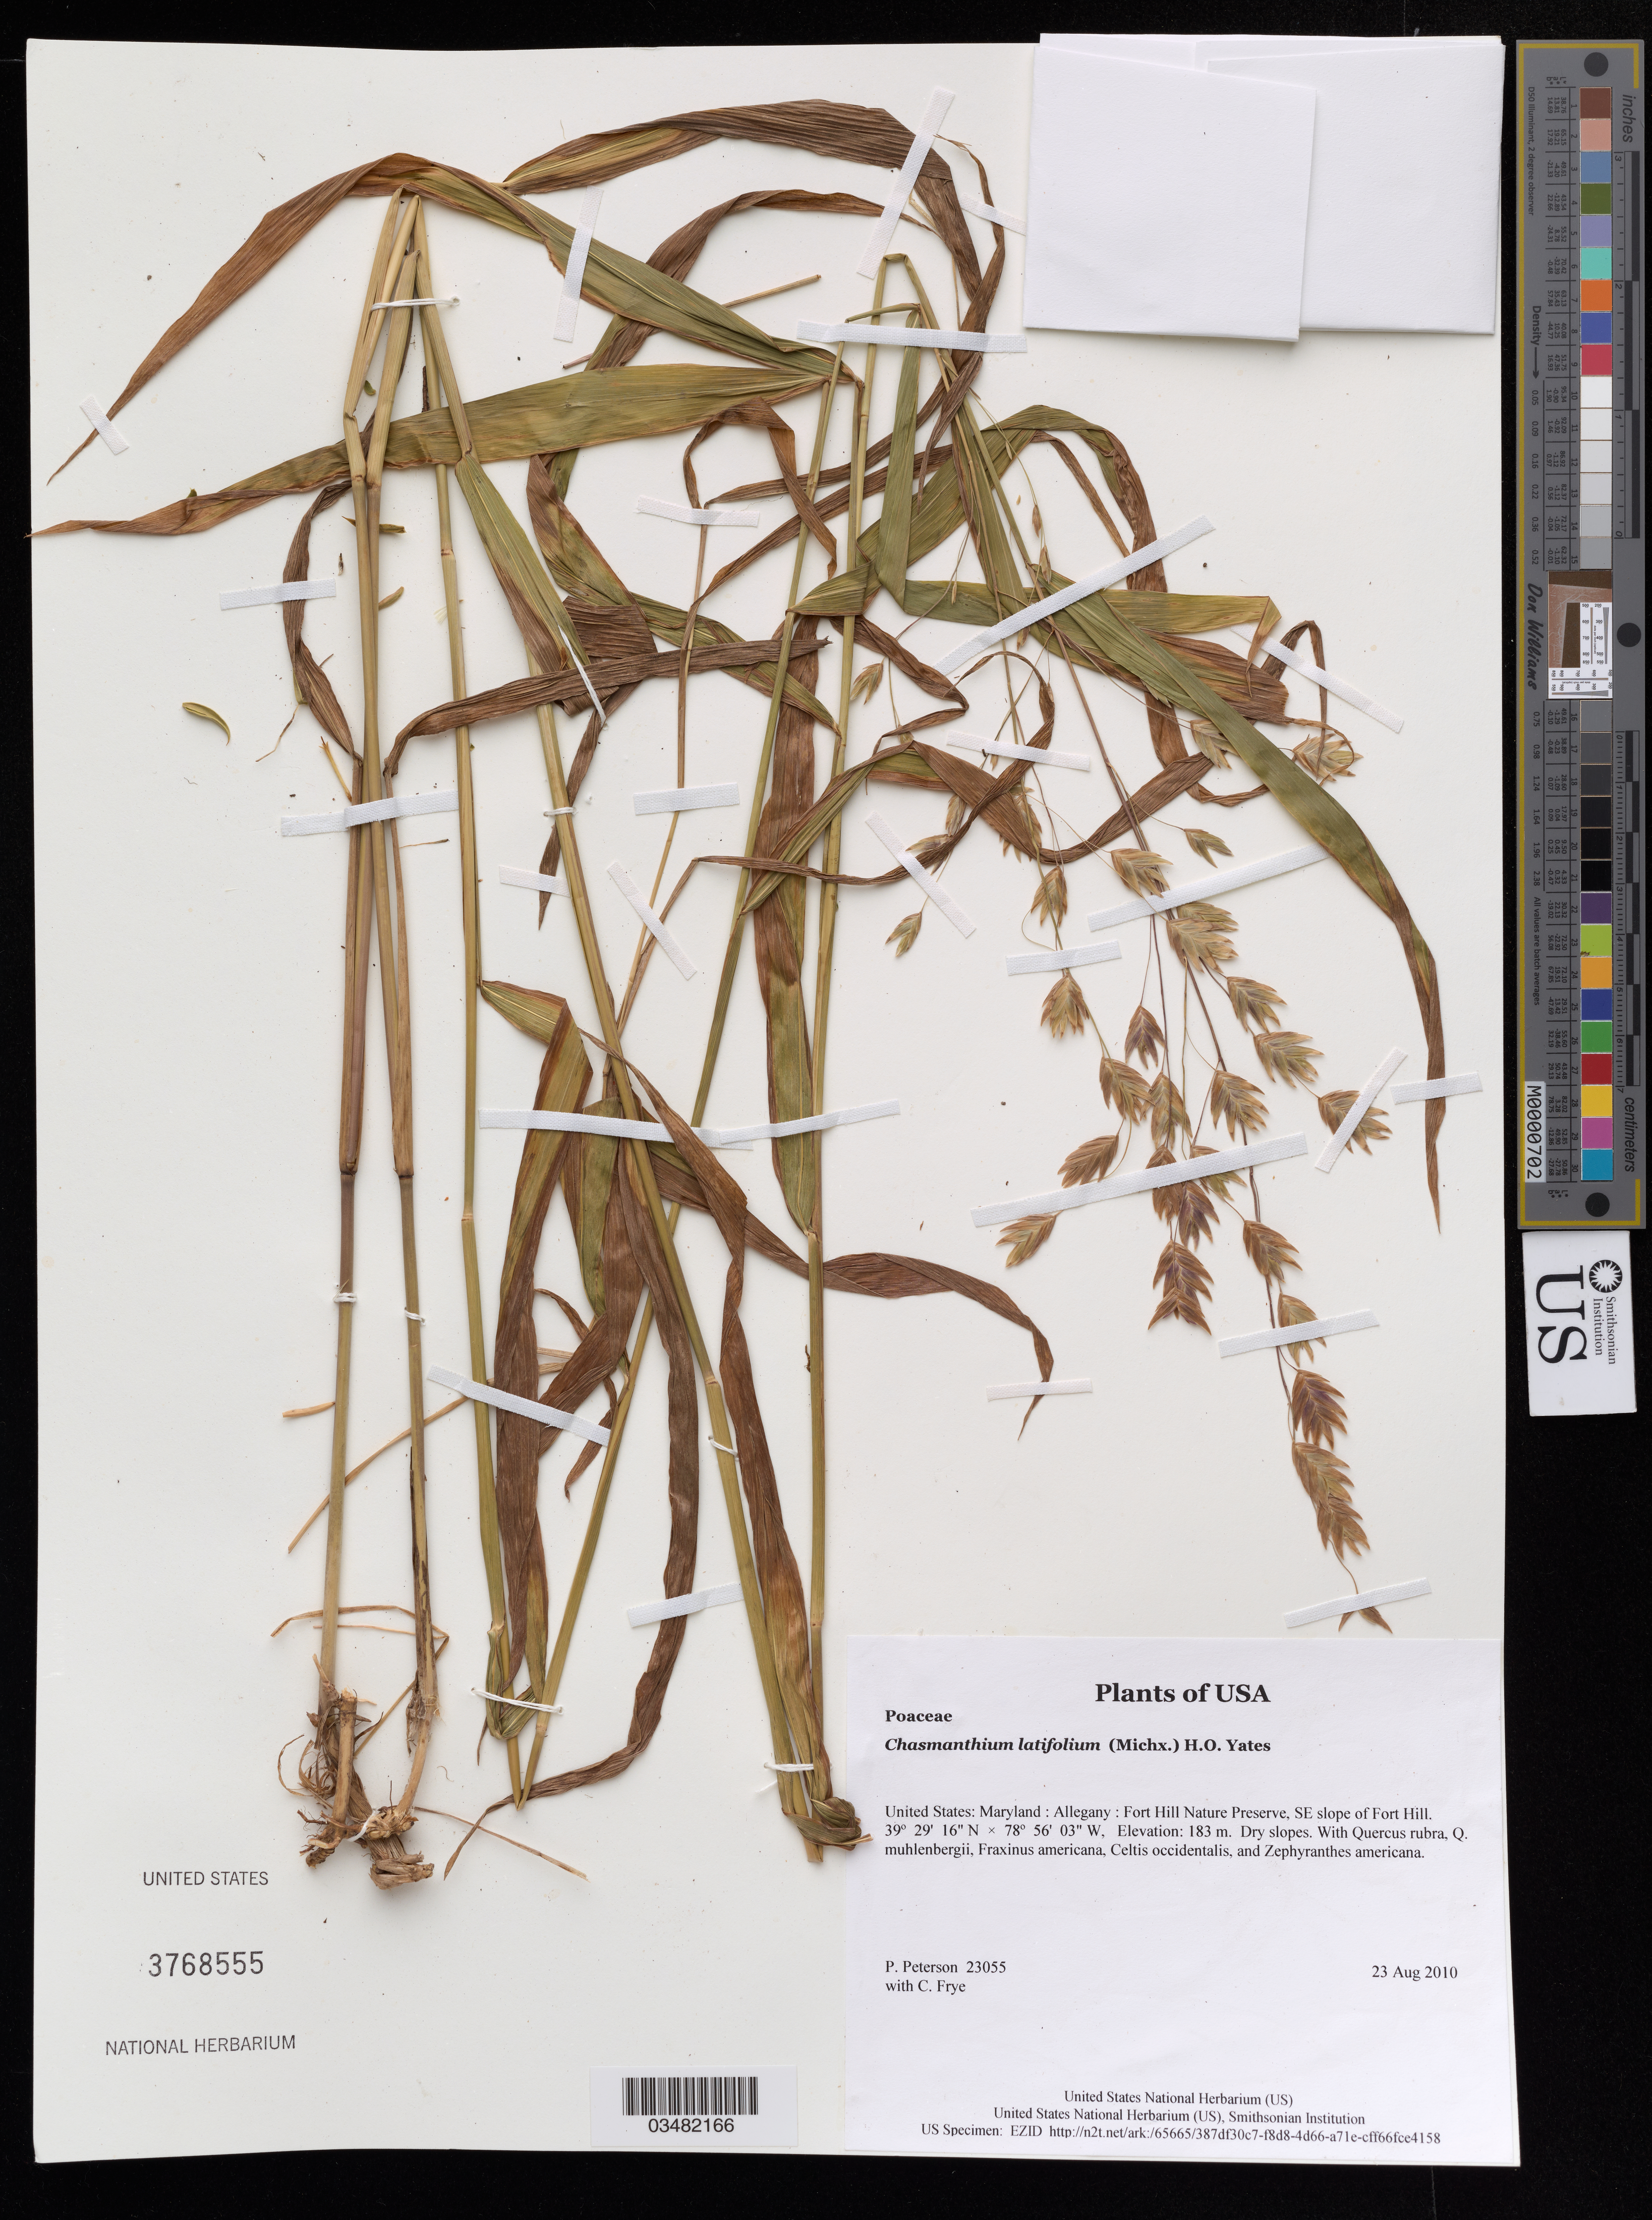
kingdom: Plantae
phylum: Tracheophyta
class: Liliopsida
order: Poales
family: Poaceae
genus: Chasmanthium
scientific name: Chasmanthium latifolium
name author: (Michx.) H.O. Yates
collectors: P. M. Peterson & C. Frye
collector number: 23055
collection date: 2010-08-23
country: United States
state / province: Maryland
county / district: Allegany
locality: Fort Hill Nature Preserve, SE slope of Fort Hill.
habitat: Dry slopes.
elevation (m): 183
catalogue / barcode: US 3768555